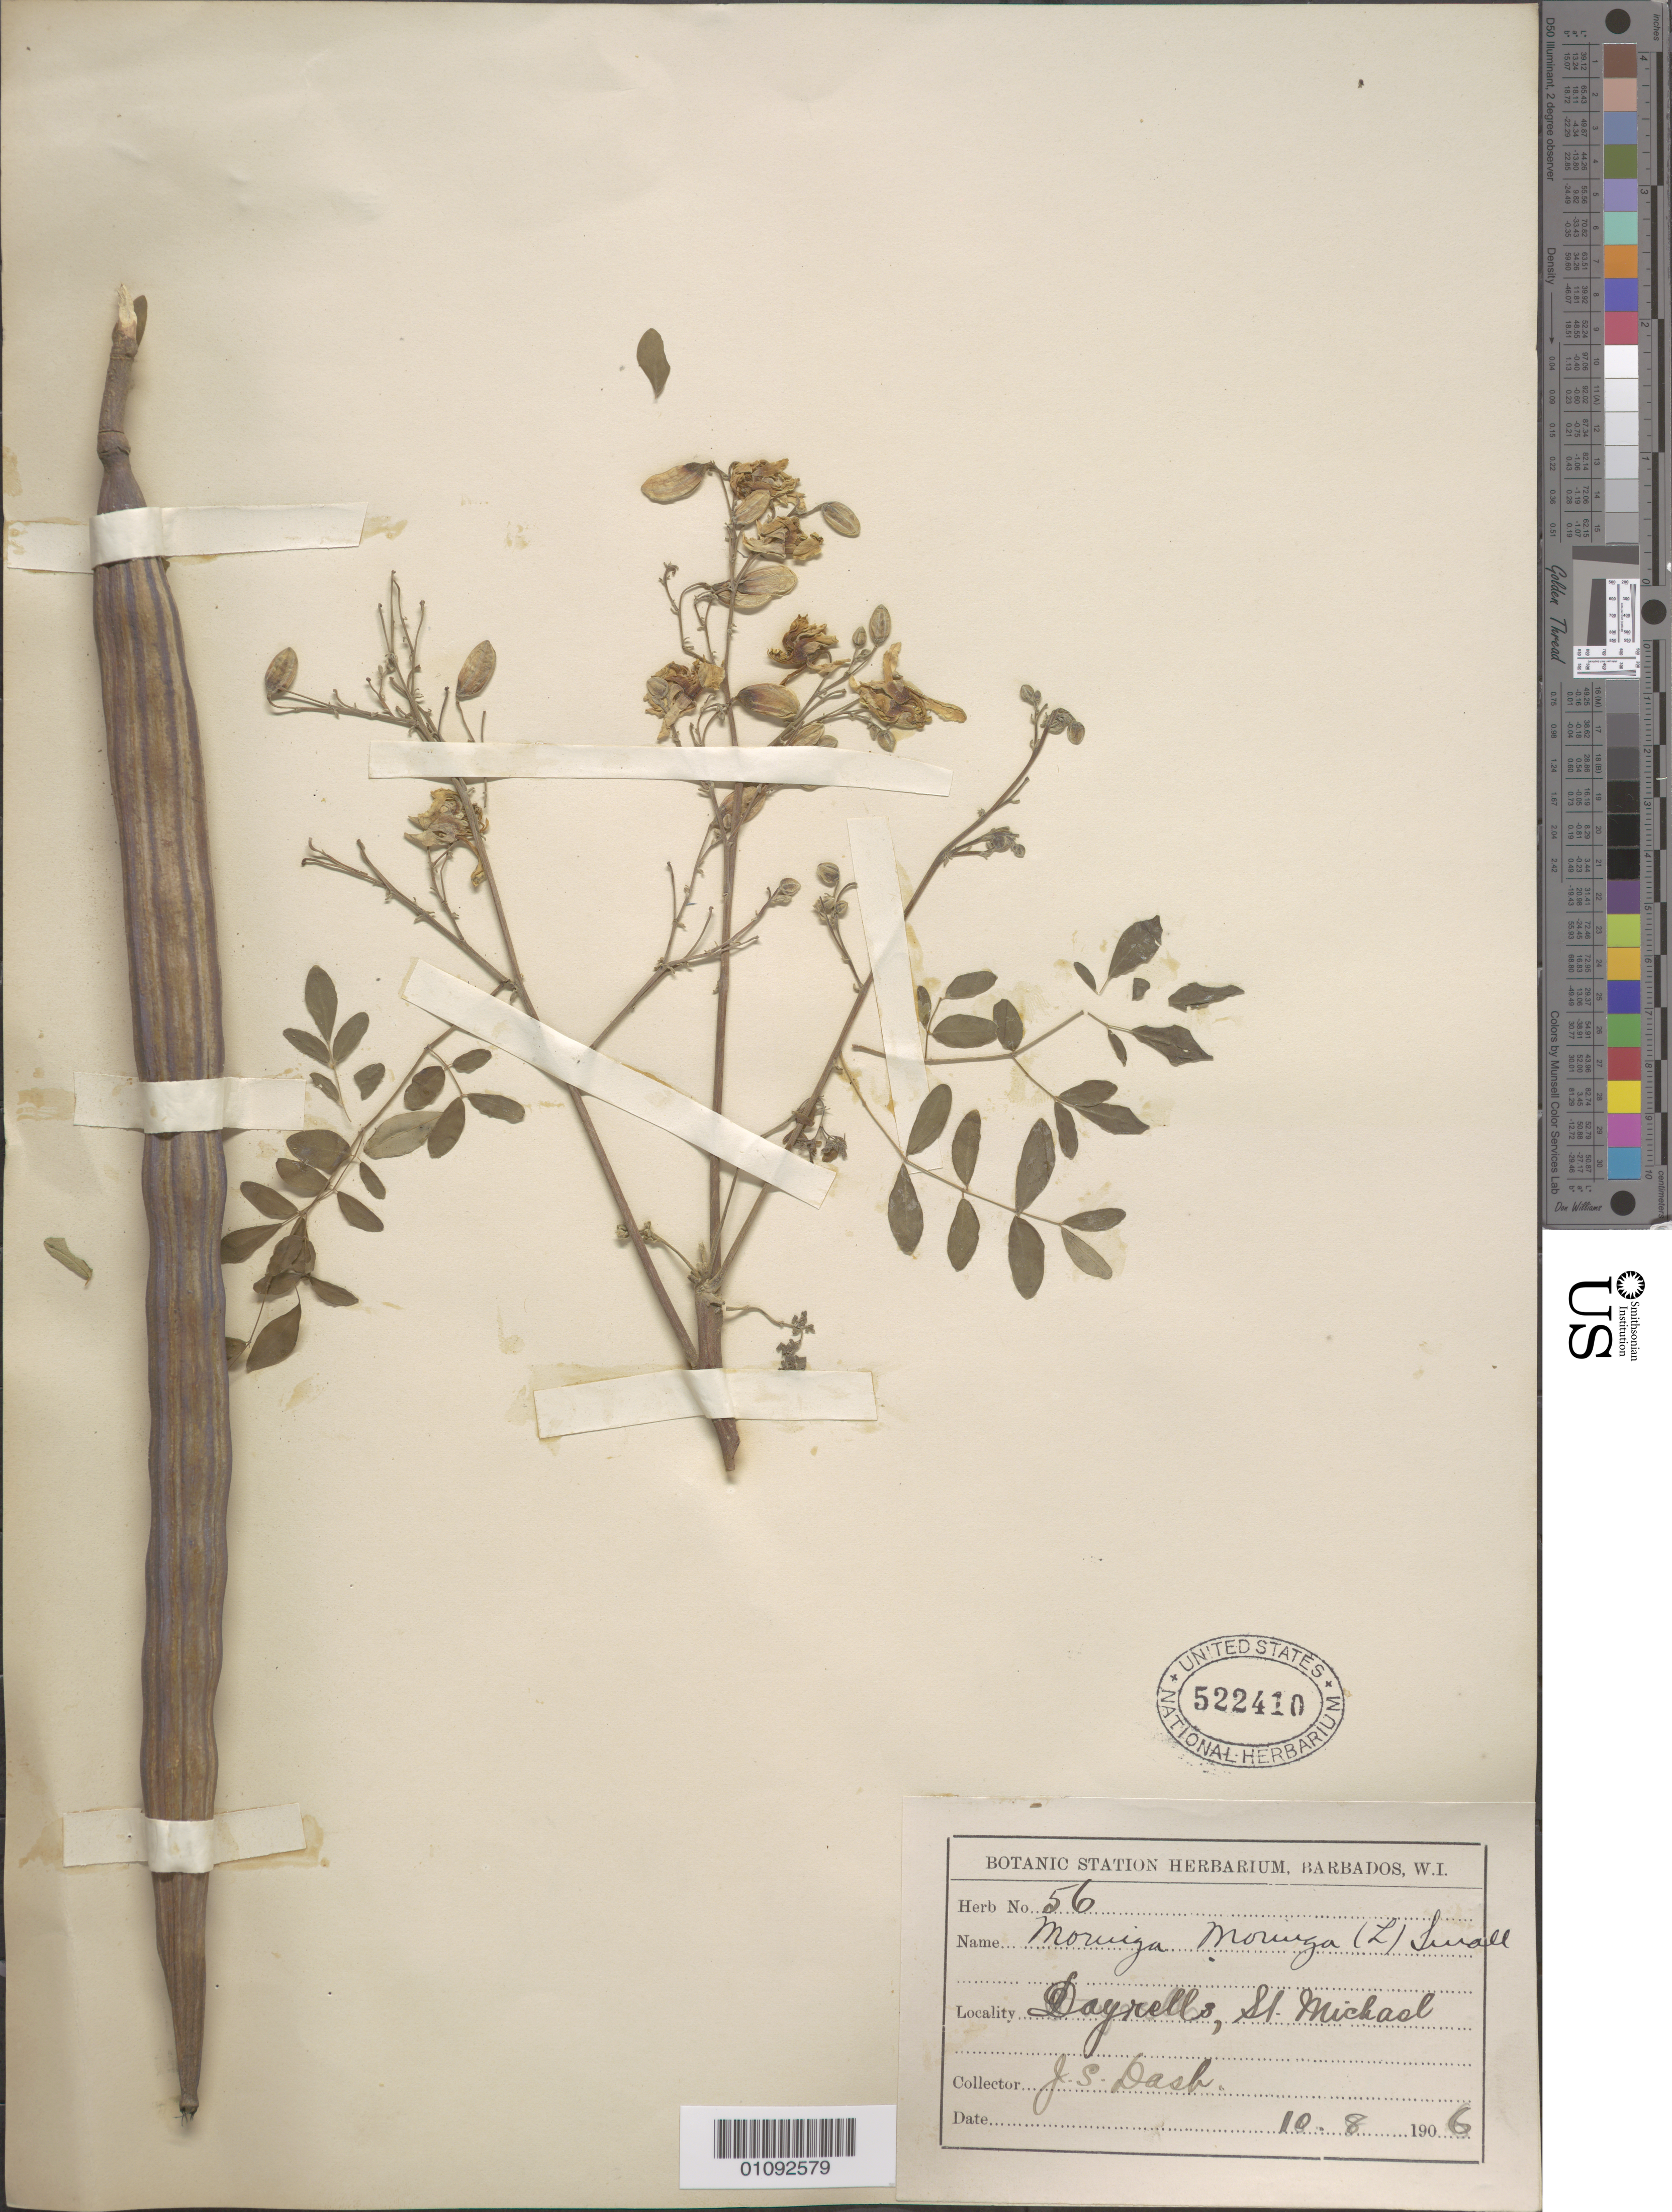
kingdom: Plantae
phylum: Tracheophyta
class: Magnoliopsida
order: Brassicales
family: Moringaceae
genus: Moringa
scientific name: Moringa oleifera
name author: Lam.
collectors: J. Dash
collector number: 56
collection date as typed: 10 Aug 1906 or 08 Oct 1906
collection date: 1906-08-10 or 1906-10-08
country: Barbados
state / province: Saint Michael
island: Barbados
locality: Dayrells.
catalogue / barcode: US 522410